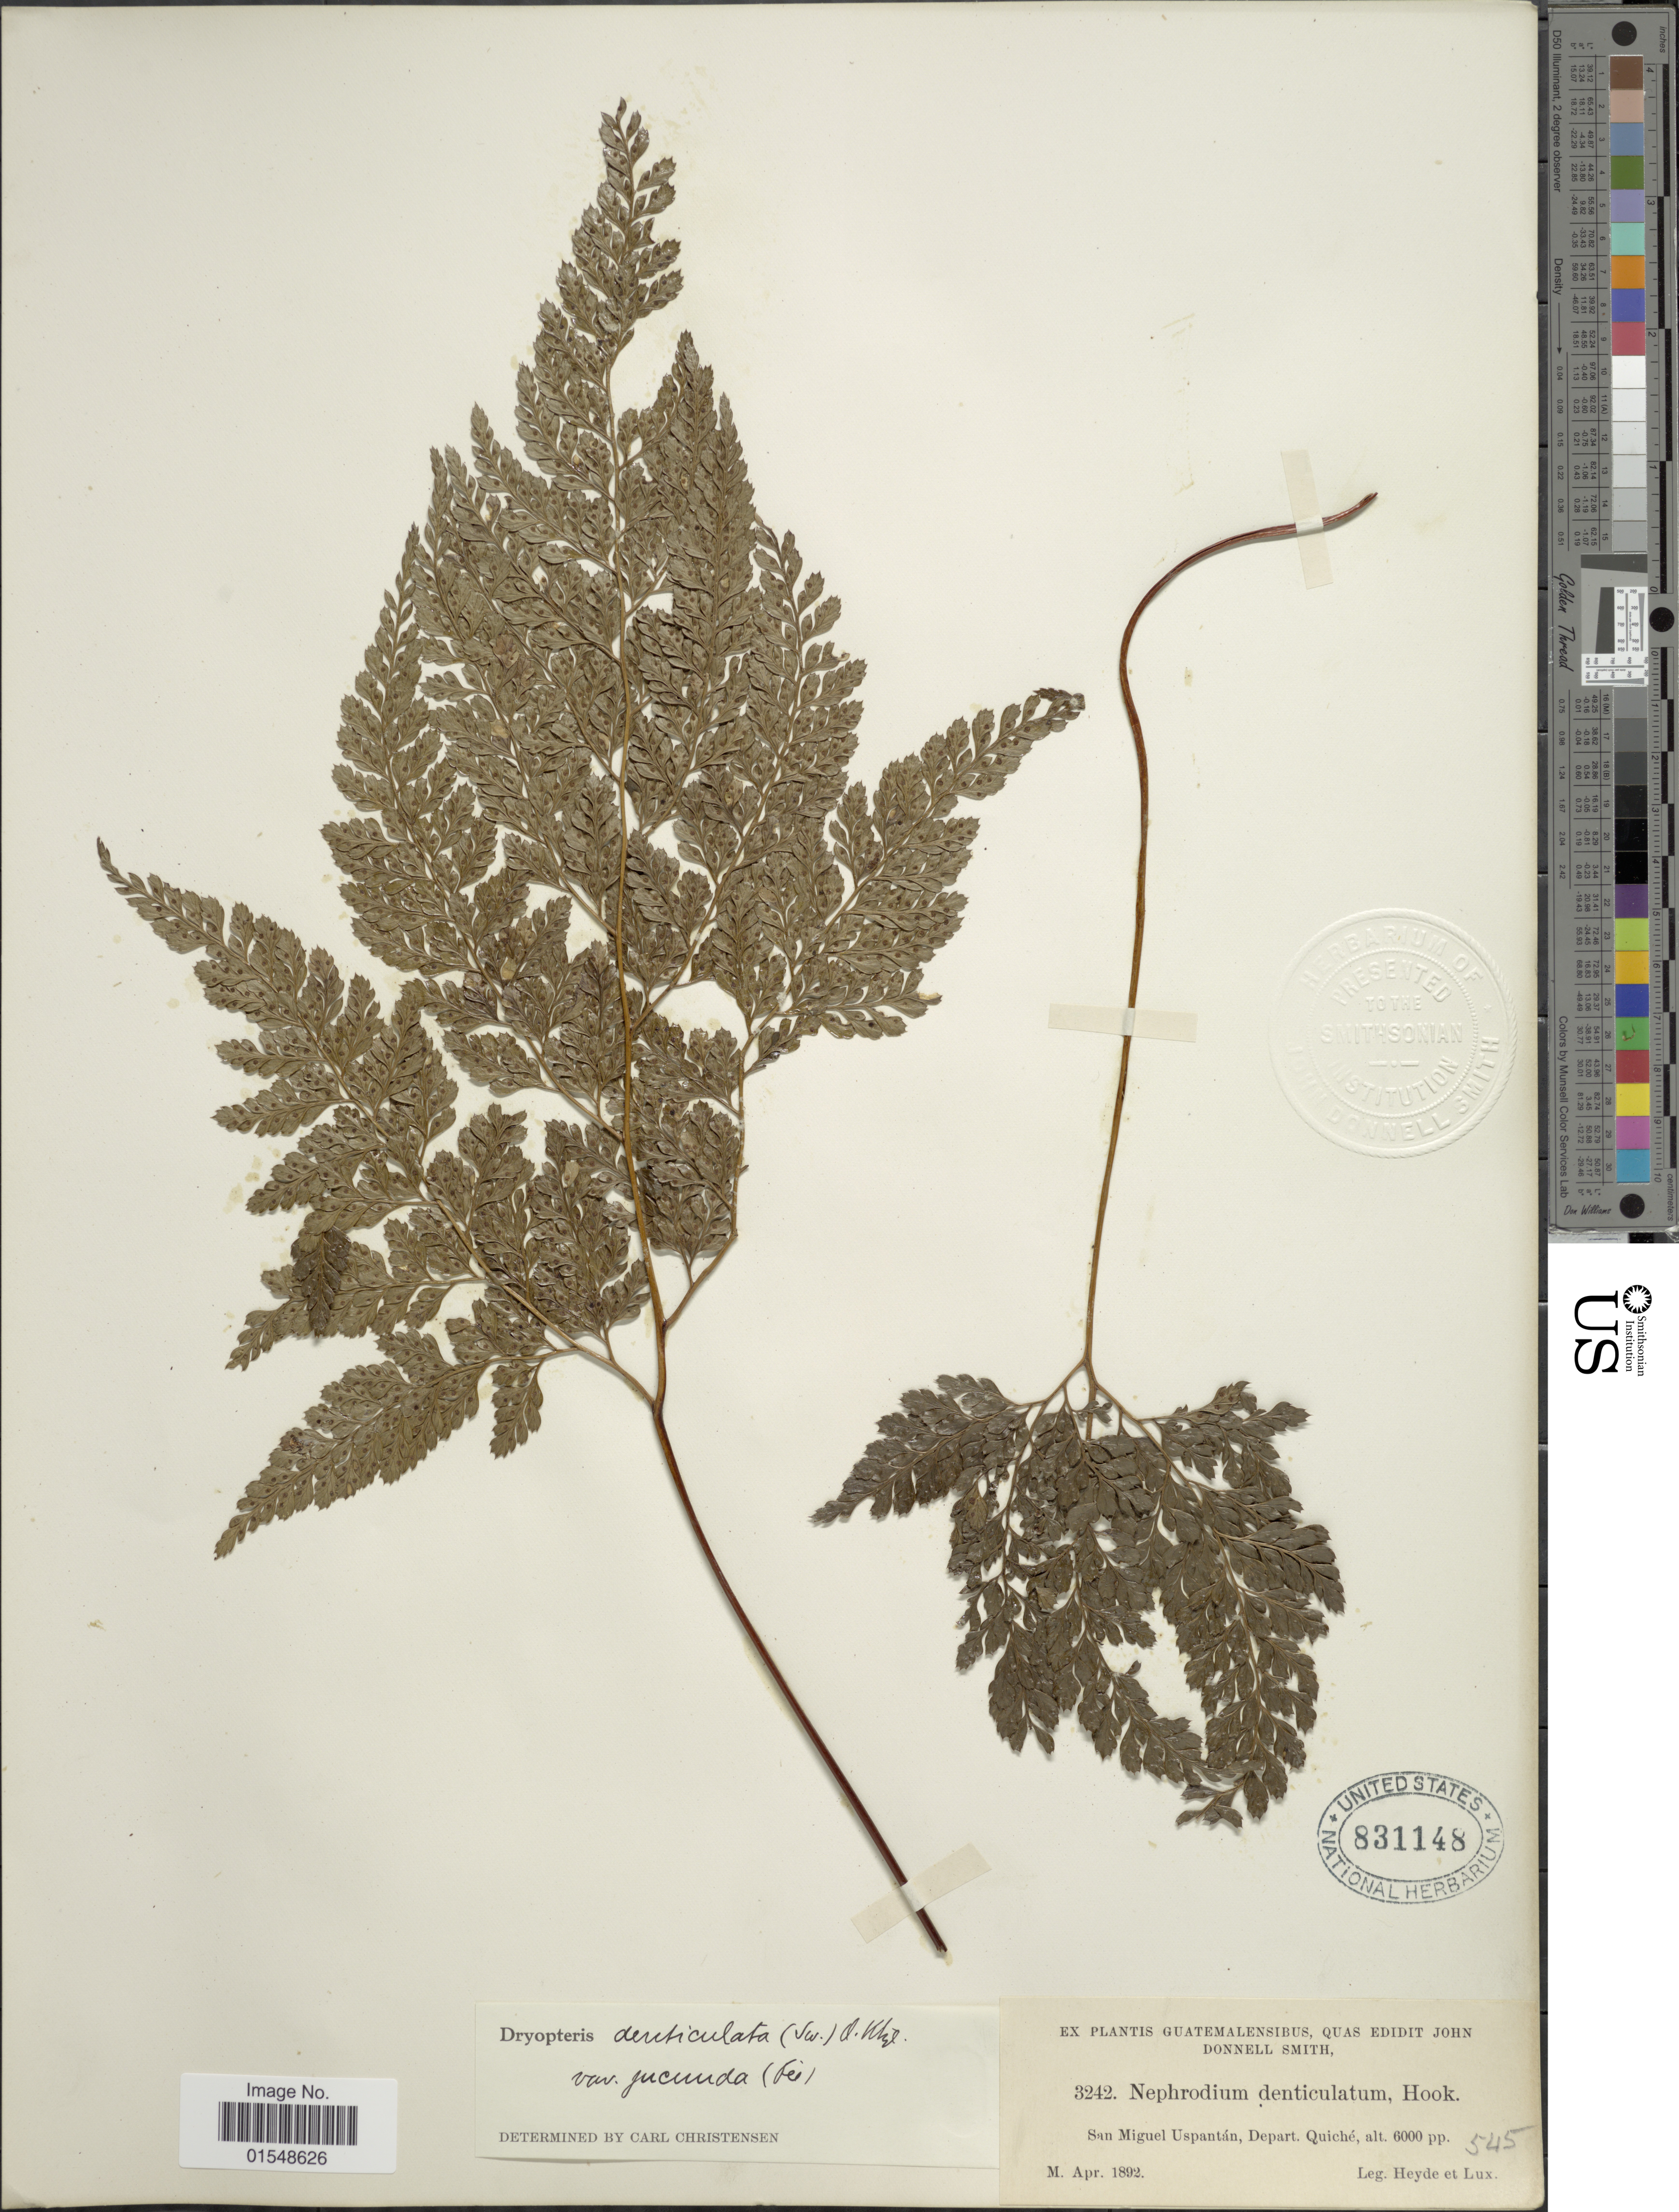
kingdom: Plantae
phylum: Tracheophyta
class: Polypodiopsida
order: Polypodiales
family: Dryopteridaceae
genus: Arachniodes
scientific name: Arachniodes denticulata var. jucunda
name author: (Fée) Lellinger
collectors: Heyde & Lux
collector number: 545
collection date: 1892-04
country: Guatemala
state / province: El Quiché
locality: San Miquel Uspantán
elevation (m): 1829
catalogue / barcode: US 831148